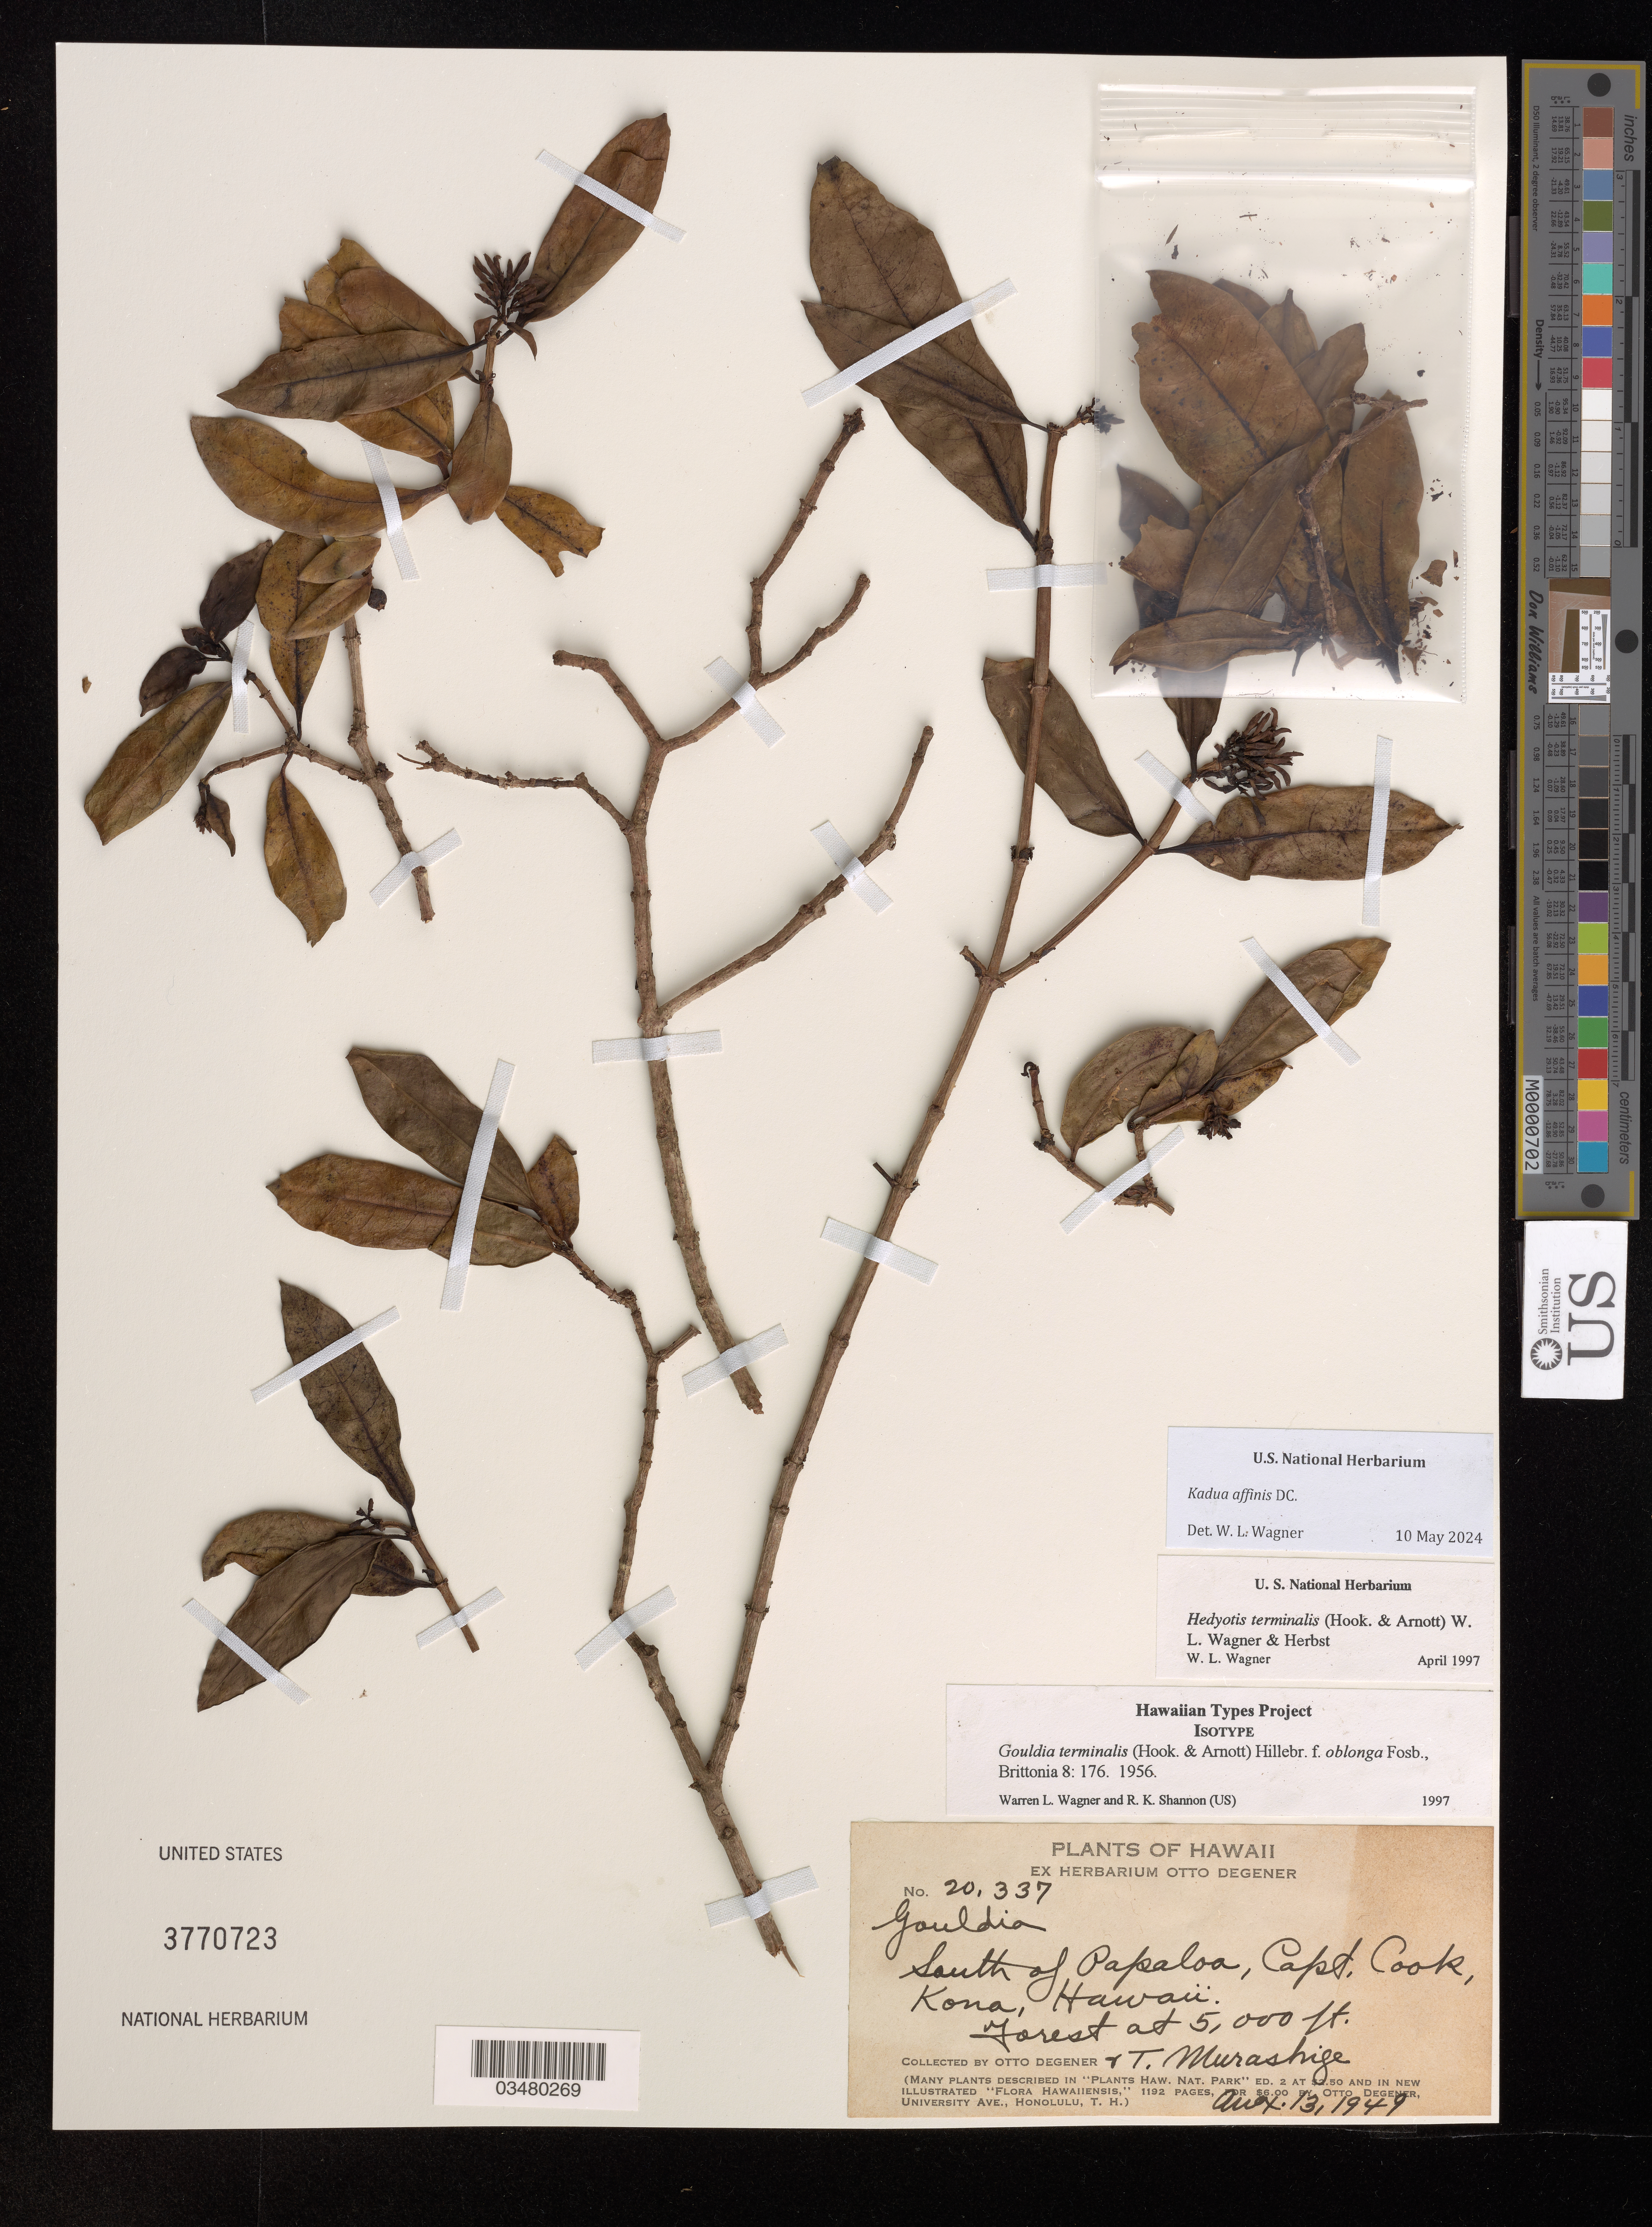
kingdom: Plantae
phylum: Tracheophyta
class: Magnoliopsida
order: Gentianales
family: Rubiaceae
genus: Gouldia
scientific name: Gouldia terminalis f. oblonga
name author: Fosberg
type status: Isotype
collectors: O. Degener & T. Murashige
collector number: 20337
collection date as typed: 13 Aug 1949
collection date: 1949-08-13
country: United States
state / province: Hawaii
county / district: Hawaii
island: Hawaii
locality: South of Papaloa, Captain Cook, Kona.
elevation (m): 1524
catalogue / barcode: US 3770723